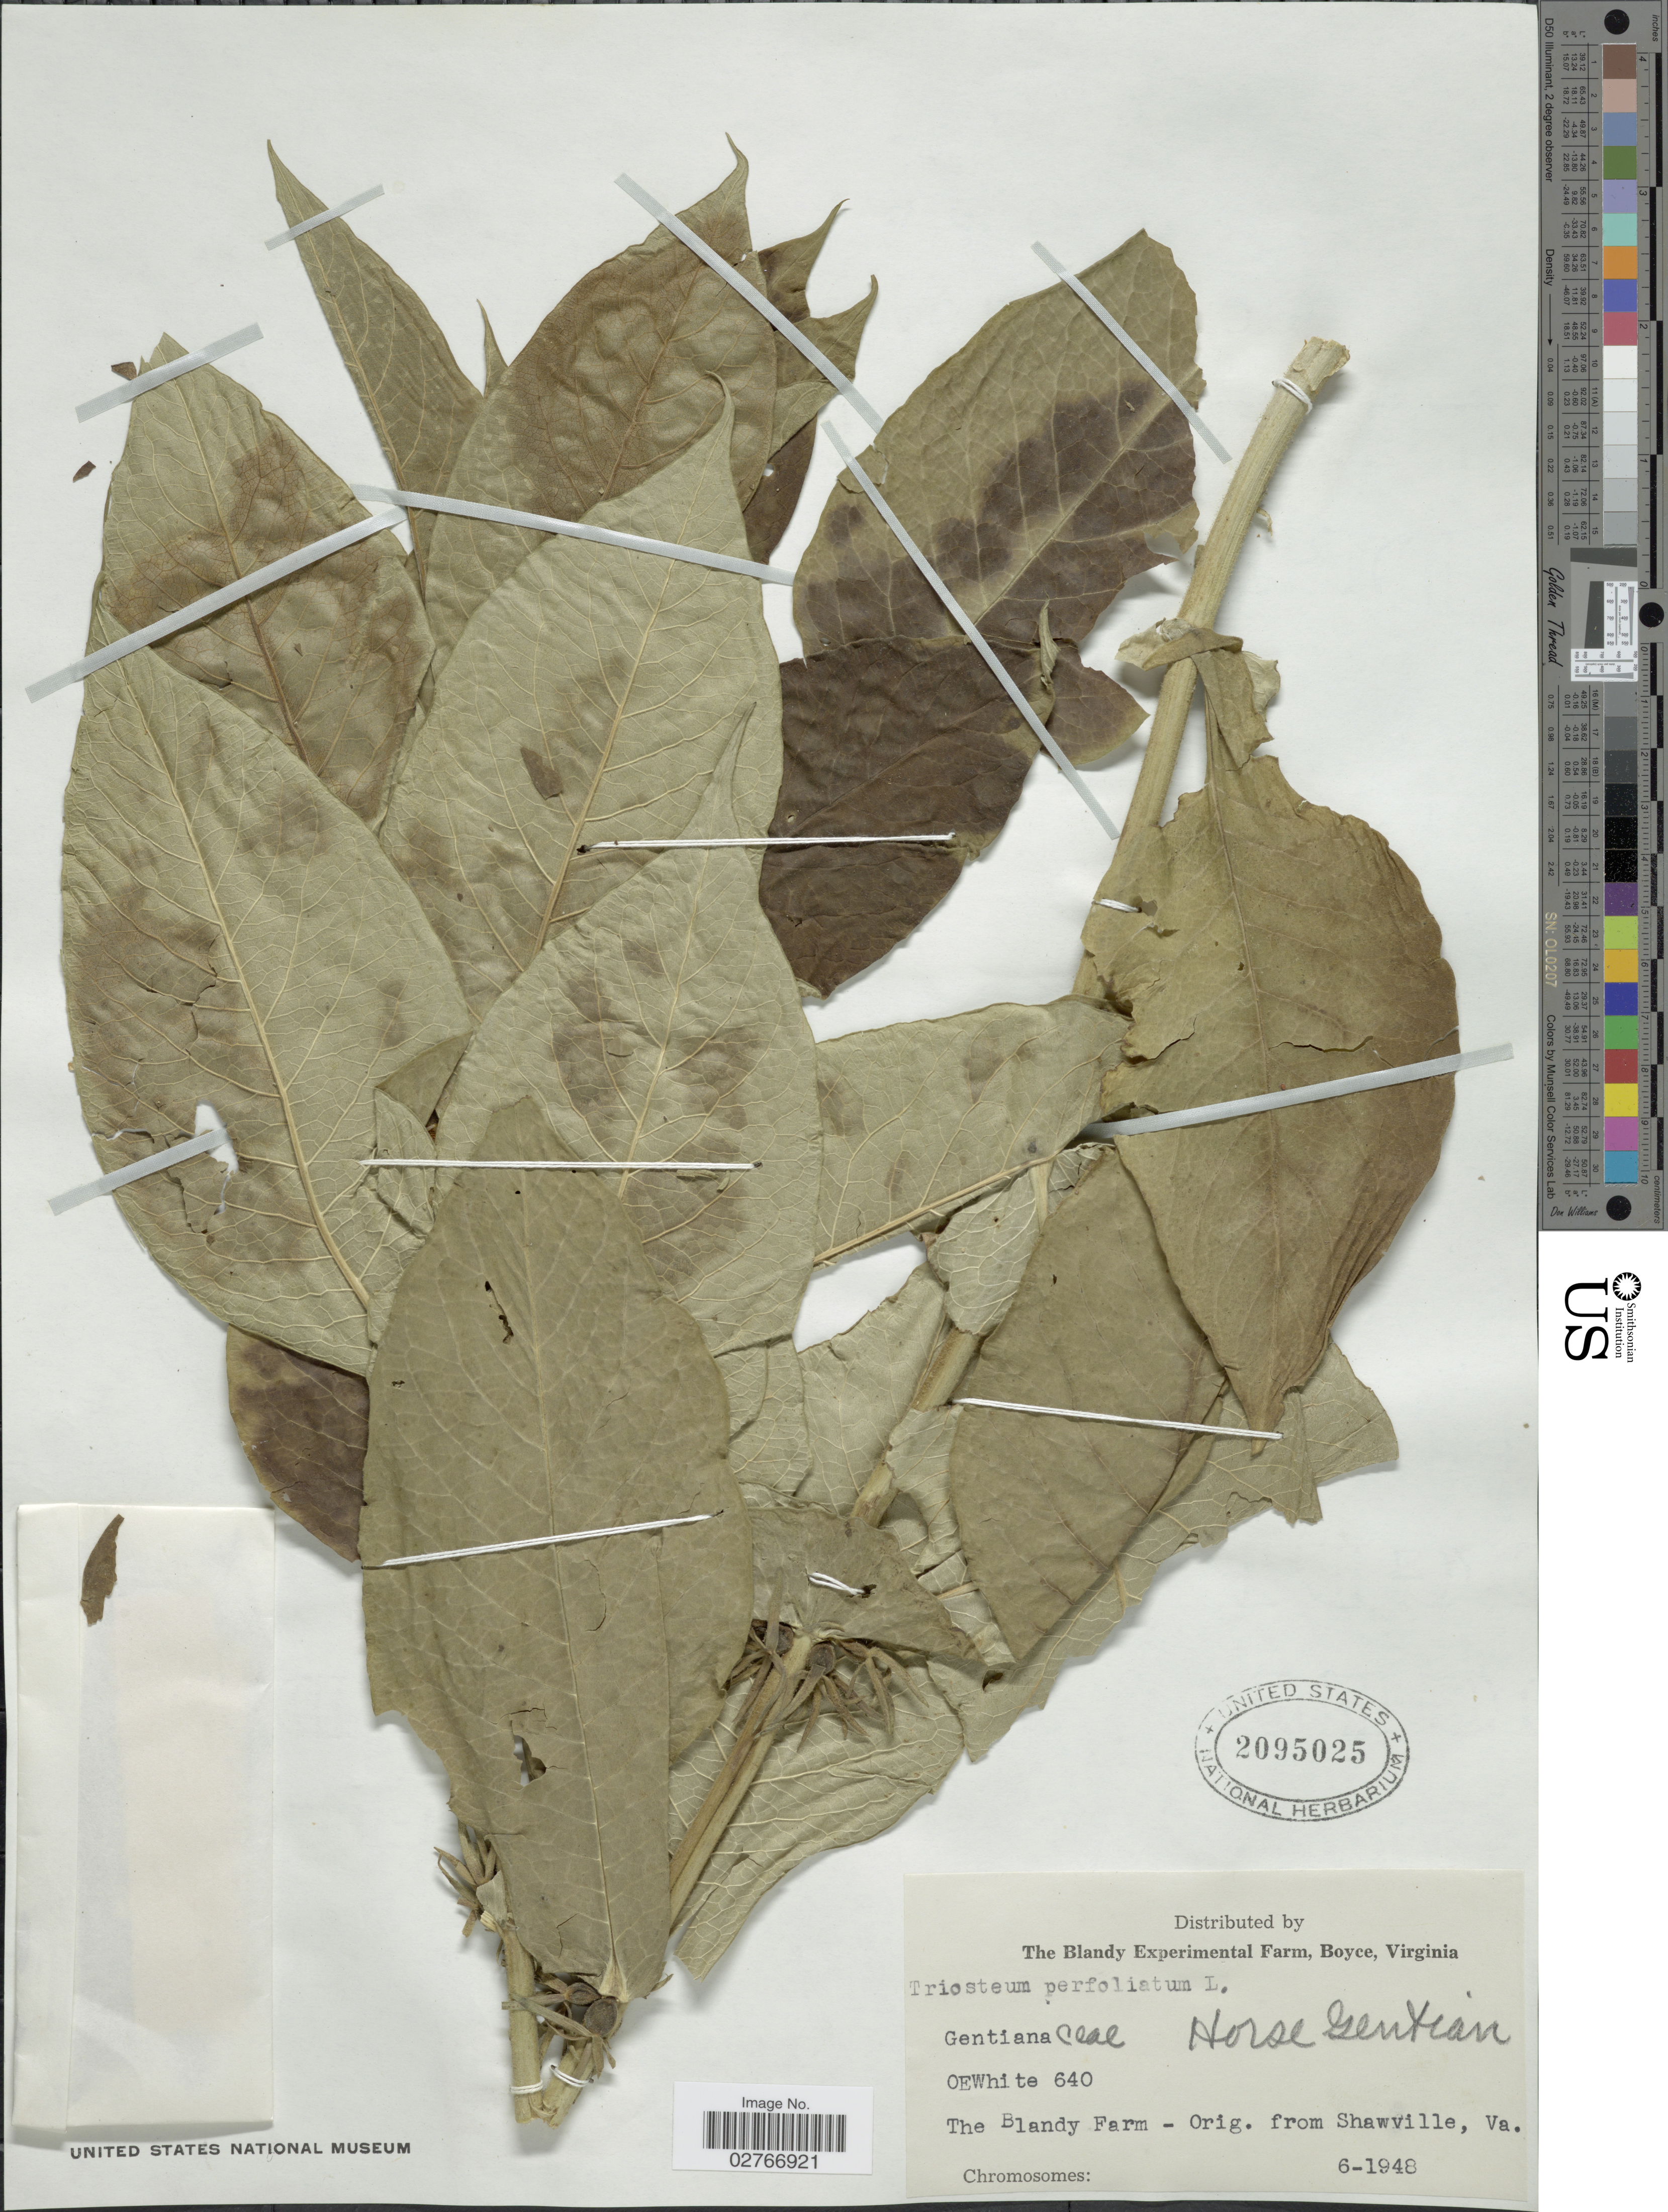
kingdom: Plantae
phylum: Tracheophyta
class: Magnoliopsida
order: Dipsacales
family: Caprifoliaceae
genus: Triosteum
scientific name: Triosteum perfoliatum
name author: L.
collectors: O. E. White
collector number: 640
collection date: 1948-06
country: United States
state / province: Virginia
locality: The Blandy Farm - Orig. from Shawville.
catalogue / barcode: US 2095025